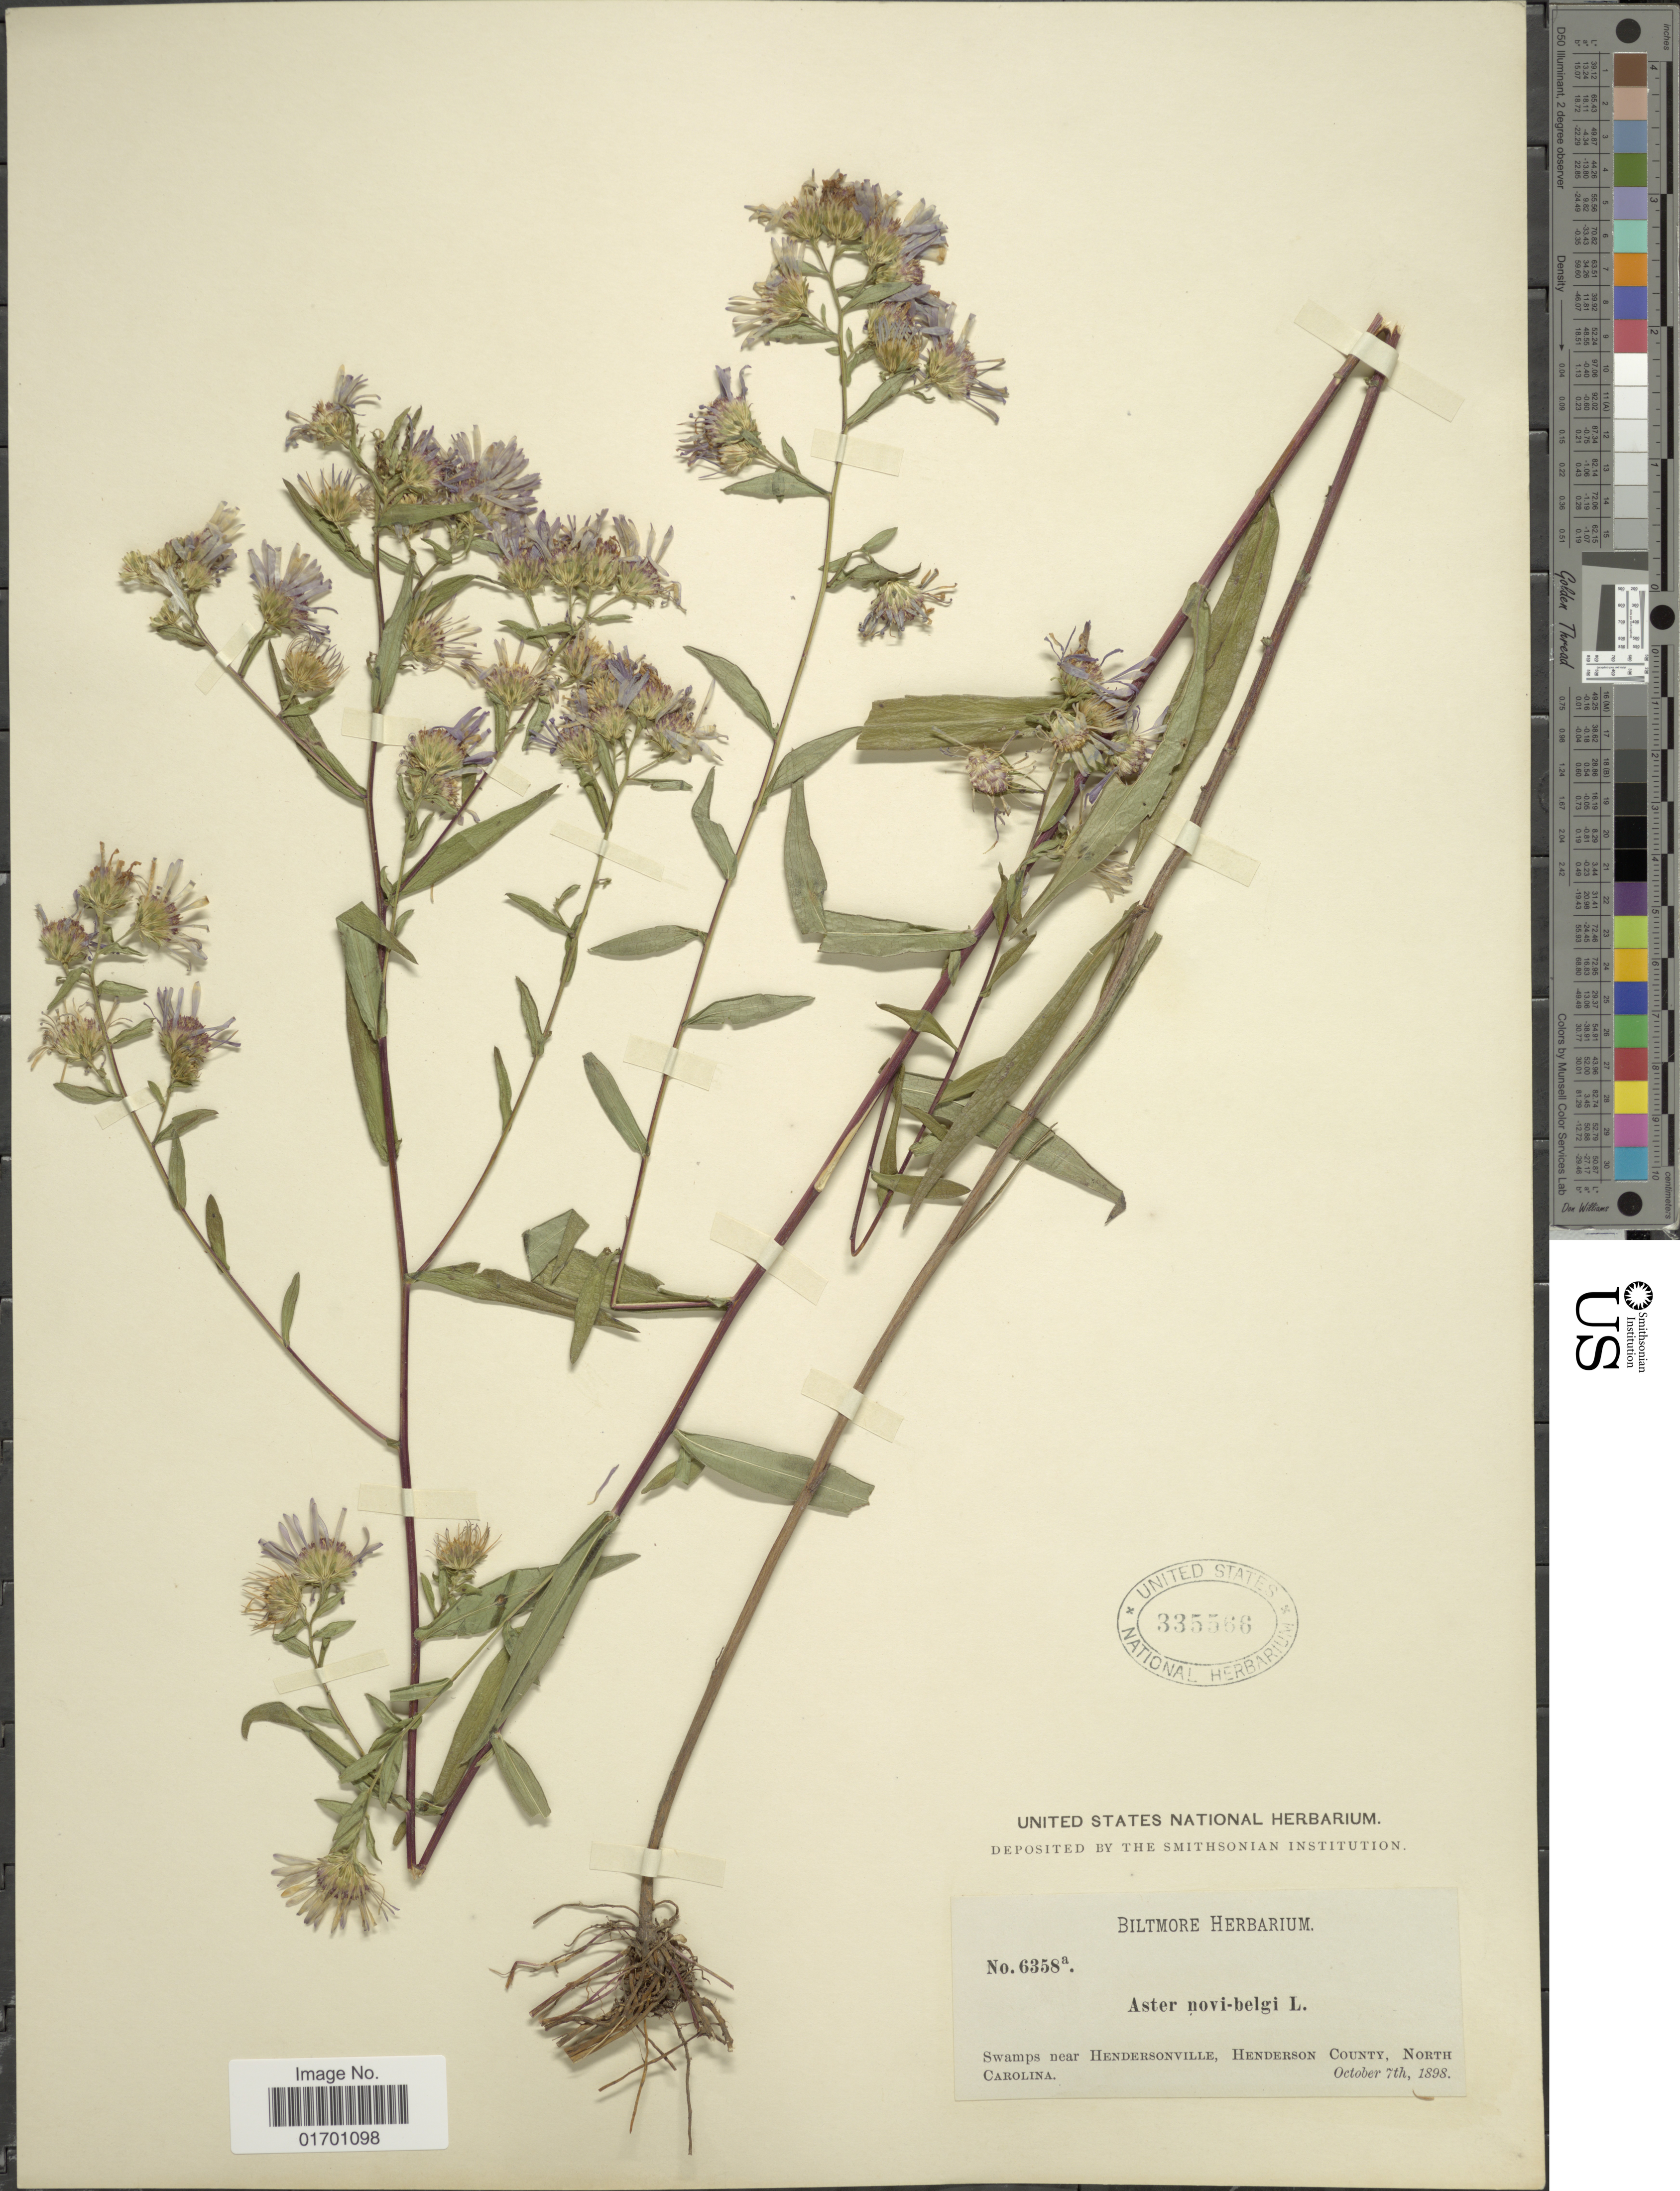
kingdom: Plantae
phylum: Tracheophyta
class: Magnoliopsida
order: Asterales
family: Asteraceae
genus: Symphyotrichum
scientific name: Symphyotrichum novi-belgii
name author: (L.) G.L. Nesom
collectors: ex herb. Biltmore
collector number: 6358a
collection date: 1898-10-07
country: United States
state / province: North Carolina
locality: Swamps near Hendersonville, Henderson County.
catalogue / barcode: US 335566